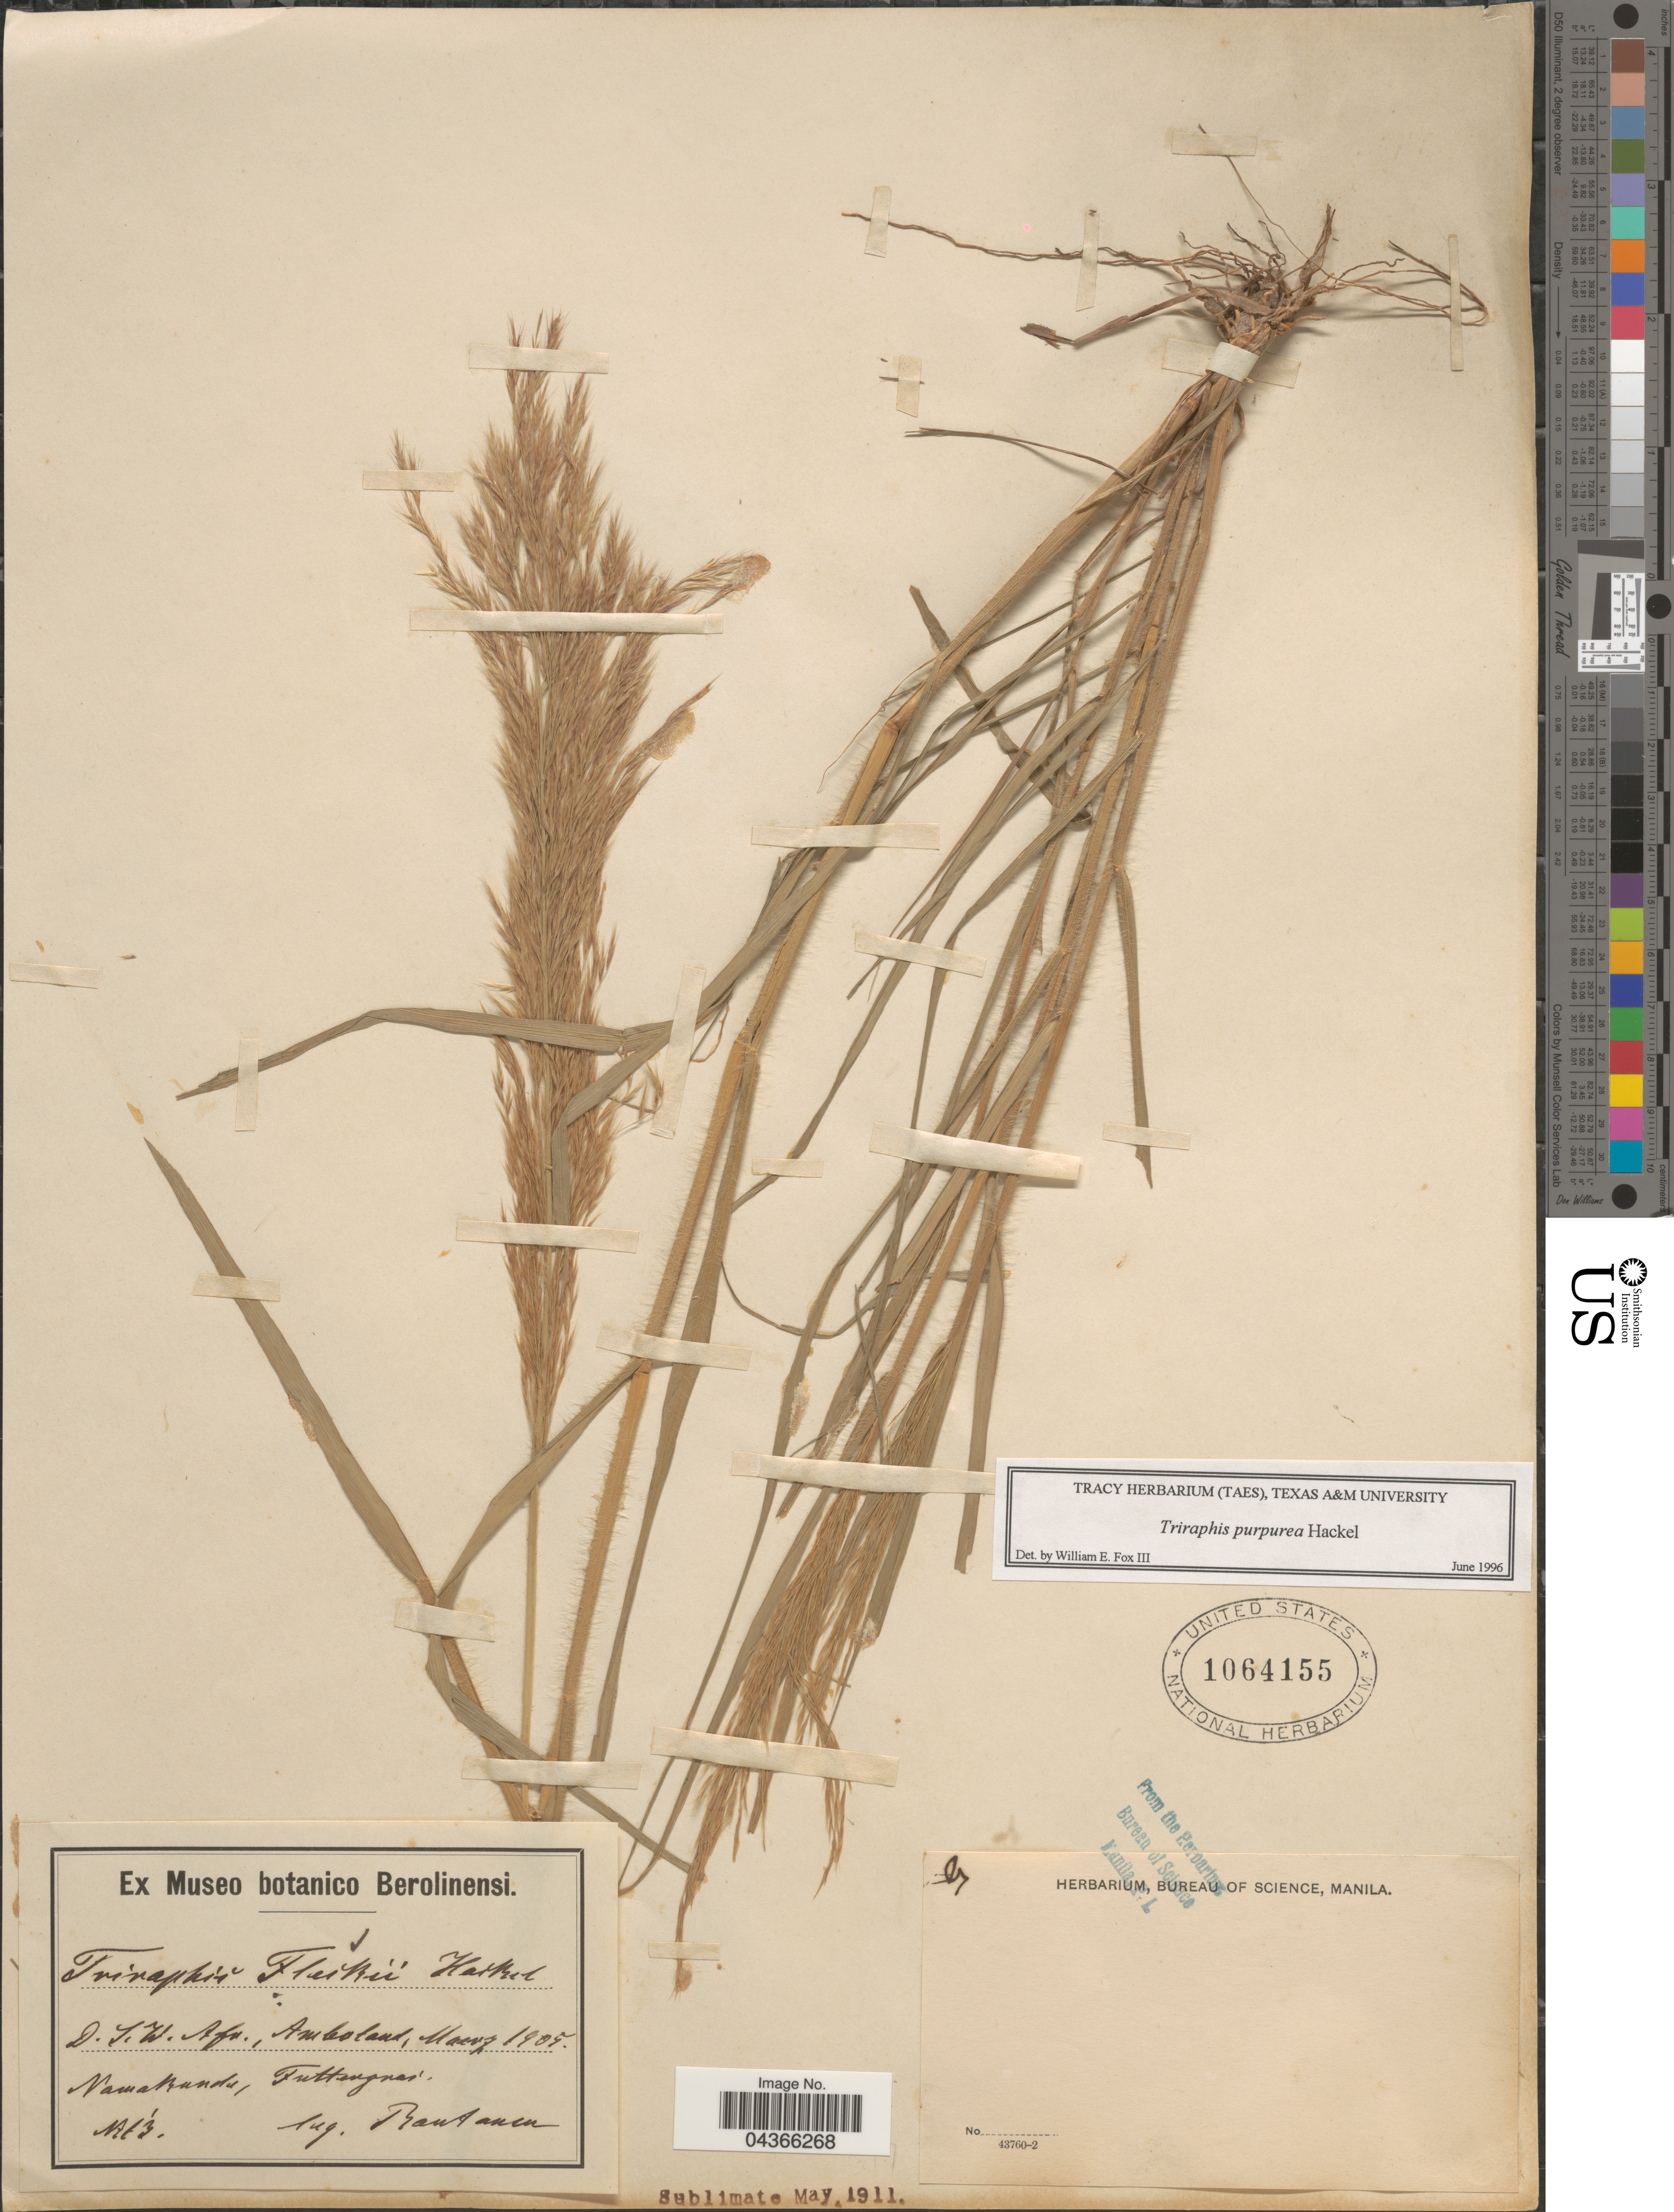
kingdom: Plantae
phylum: Tracheophyta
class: Liliopsida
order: Poales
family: Poaceae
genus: Triraphis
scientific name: Triraphis purpurea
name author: Hack.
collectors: Rantanen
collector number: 13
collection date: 1905-03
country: Angola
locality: D.S.W. Afr., Amboland. Namakunde, Futtergras. [interpreted]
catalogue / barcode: US 1064155